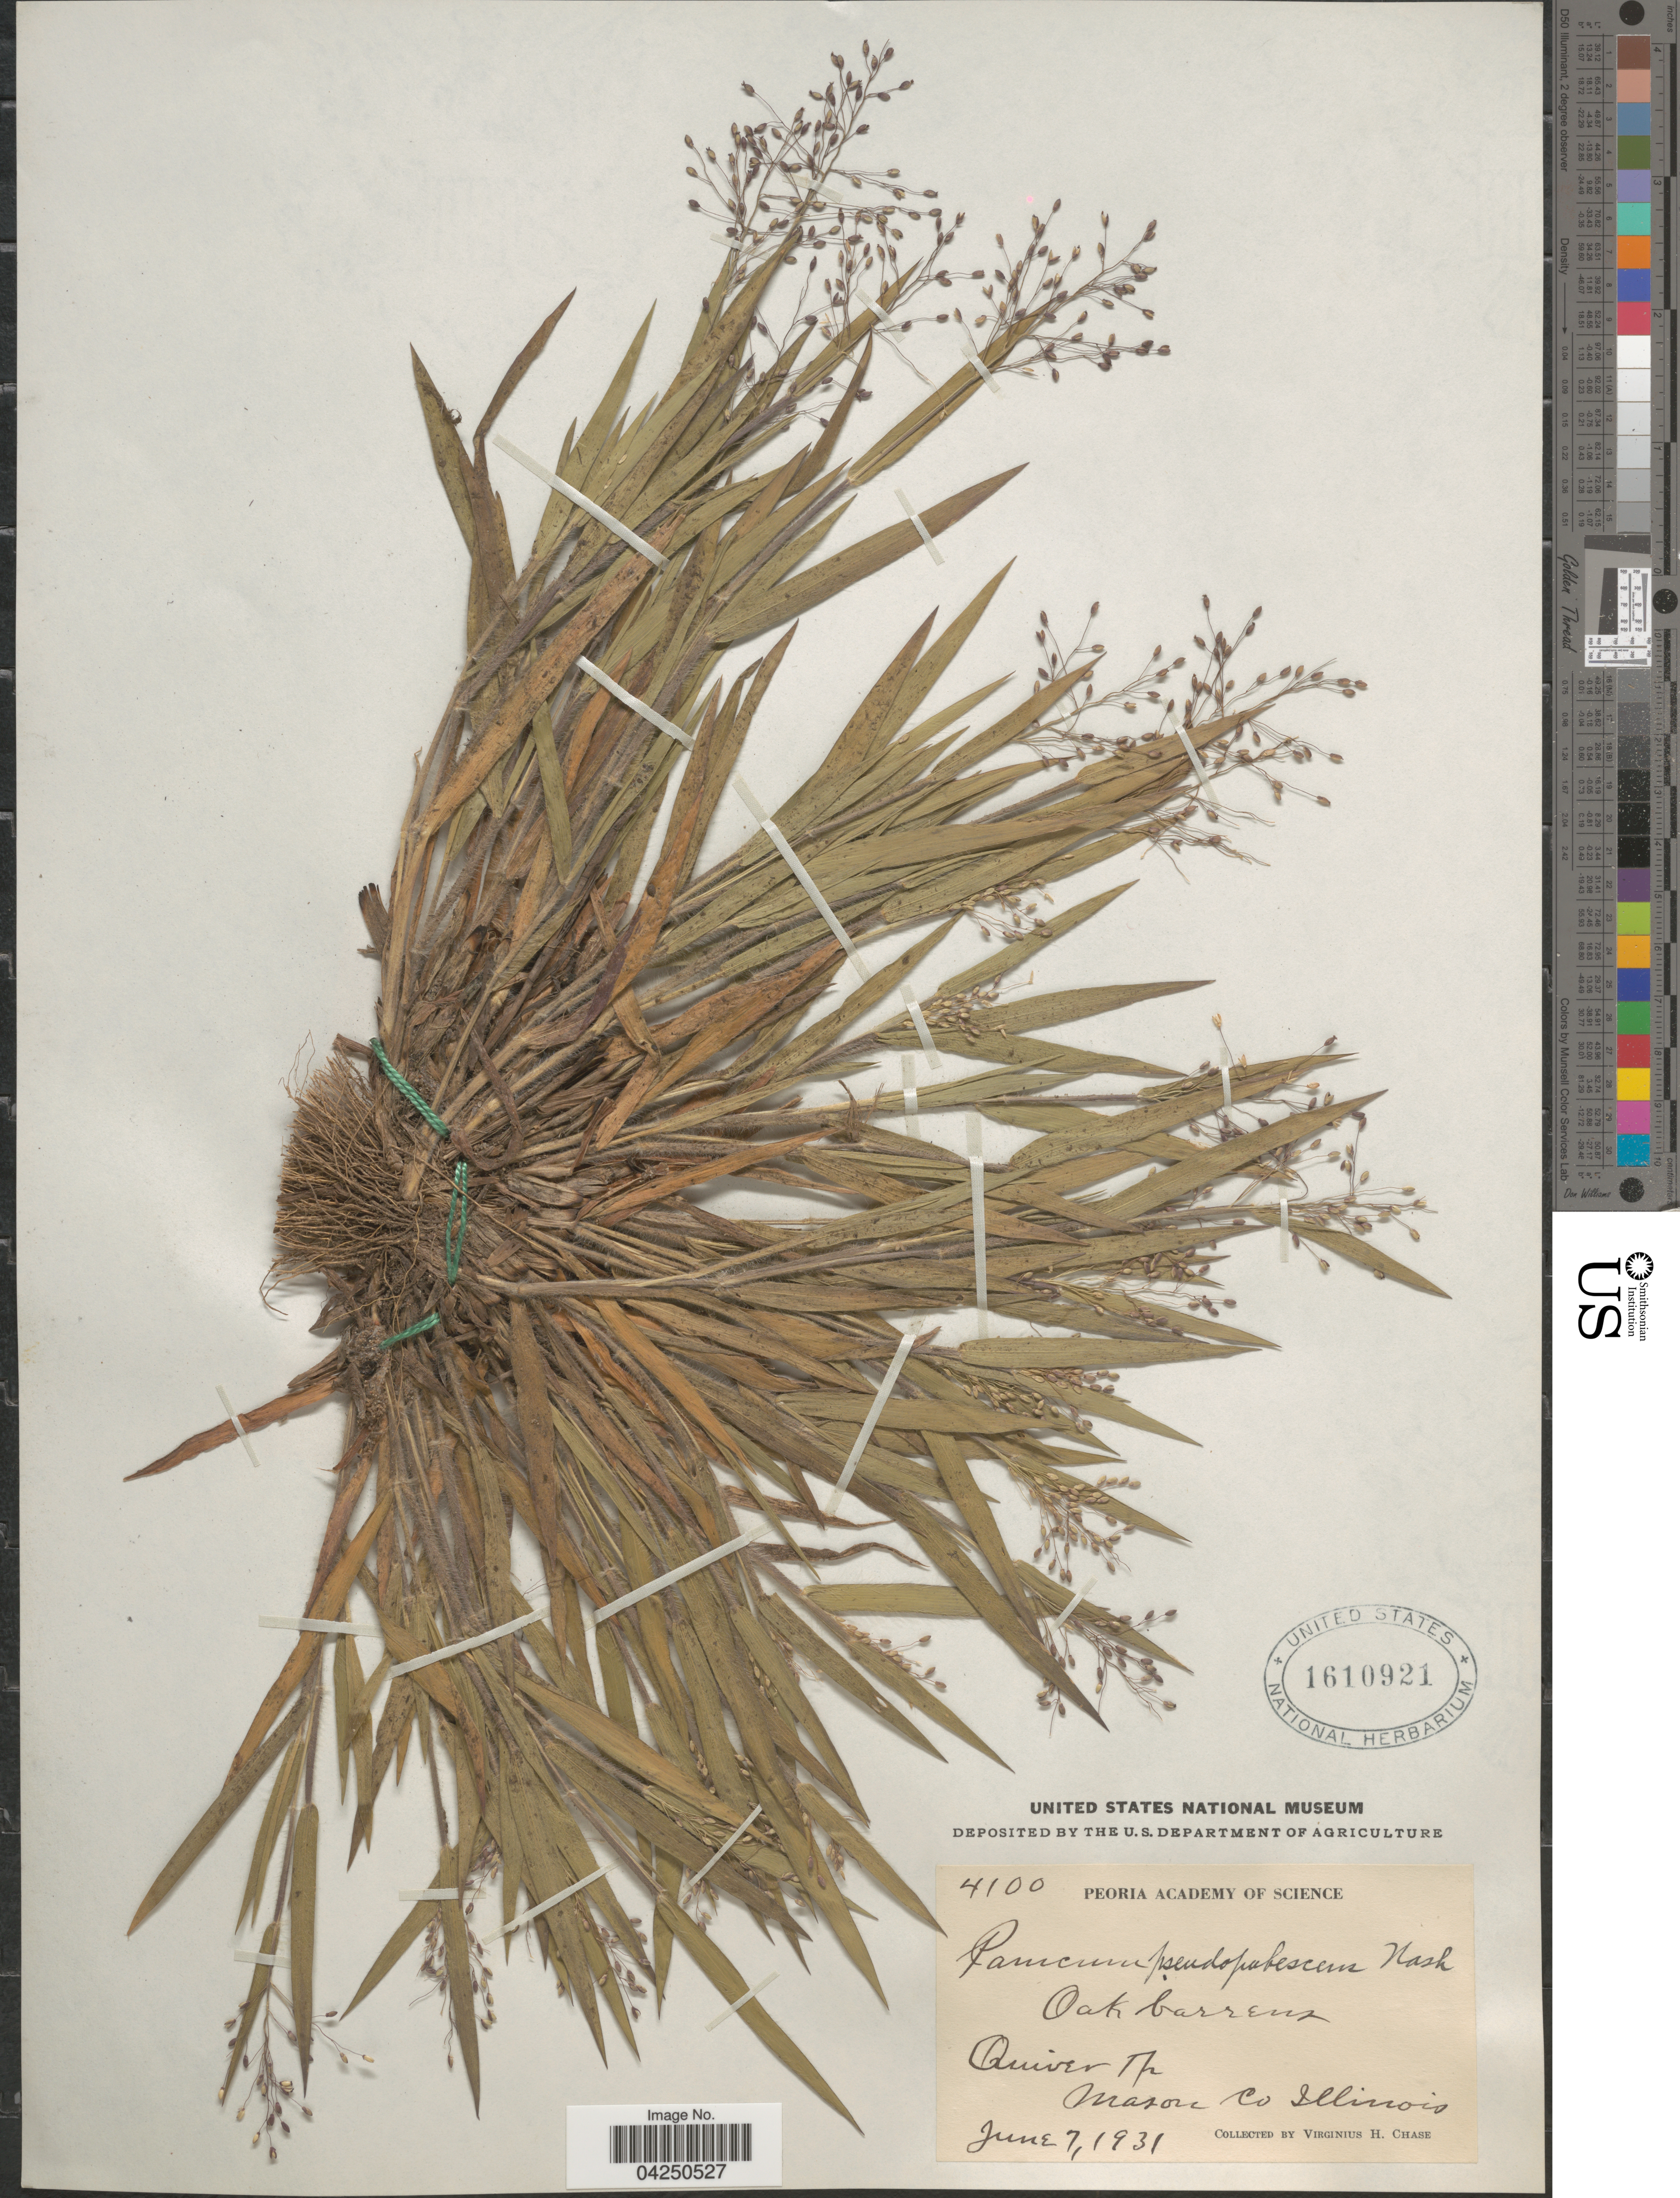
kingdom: Plantae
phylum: Tracheophyta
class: Liliopsida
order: Poales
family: Poaceae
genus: Dichanthelium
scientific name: Dichanthelium acuminatum var. acuminatum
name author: (Sw.) Gould & C.A. Clark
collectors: V. H. Chase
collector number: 4100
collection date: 1931-06-07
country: United States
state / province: Illinois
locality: Oak barrens. Quiver Tp. Mason Co.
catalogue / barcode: US 1610921